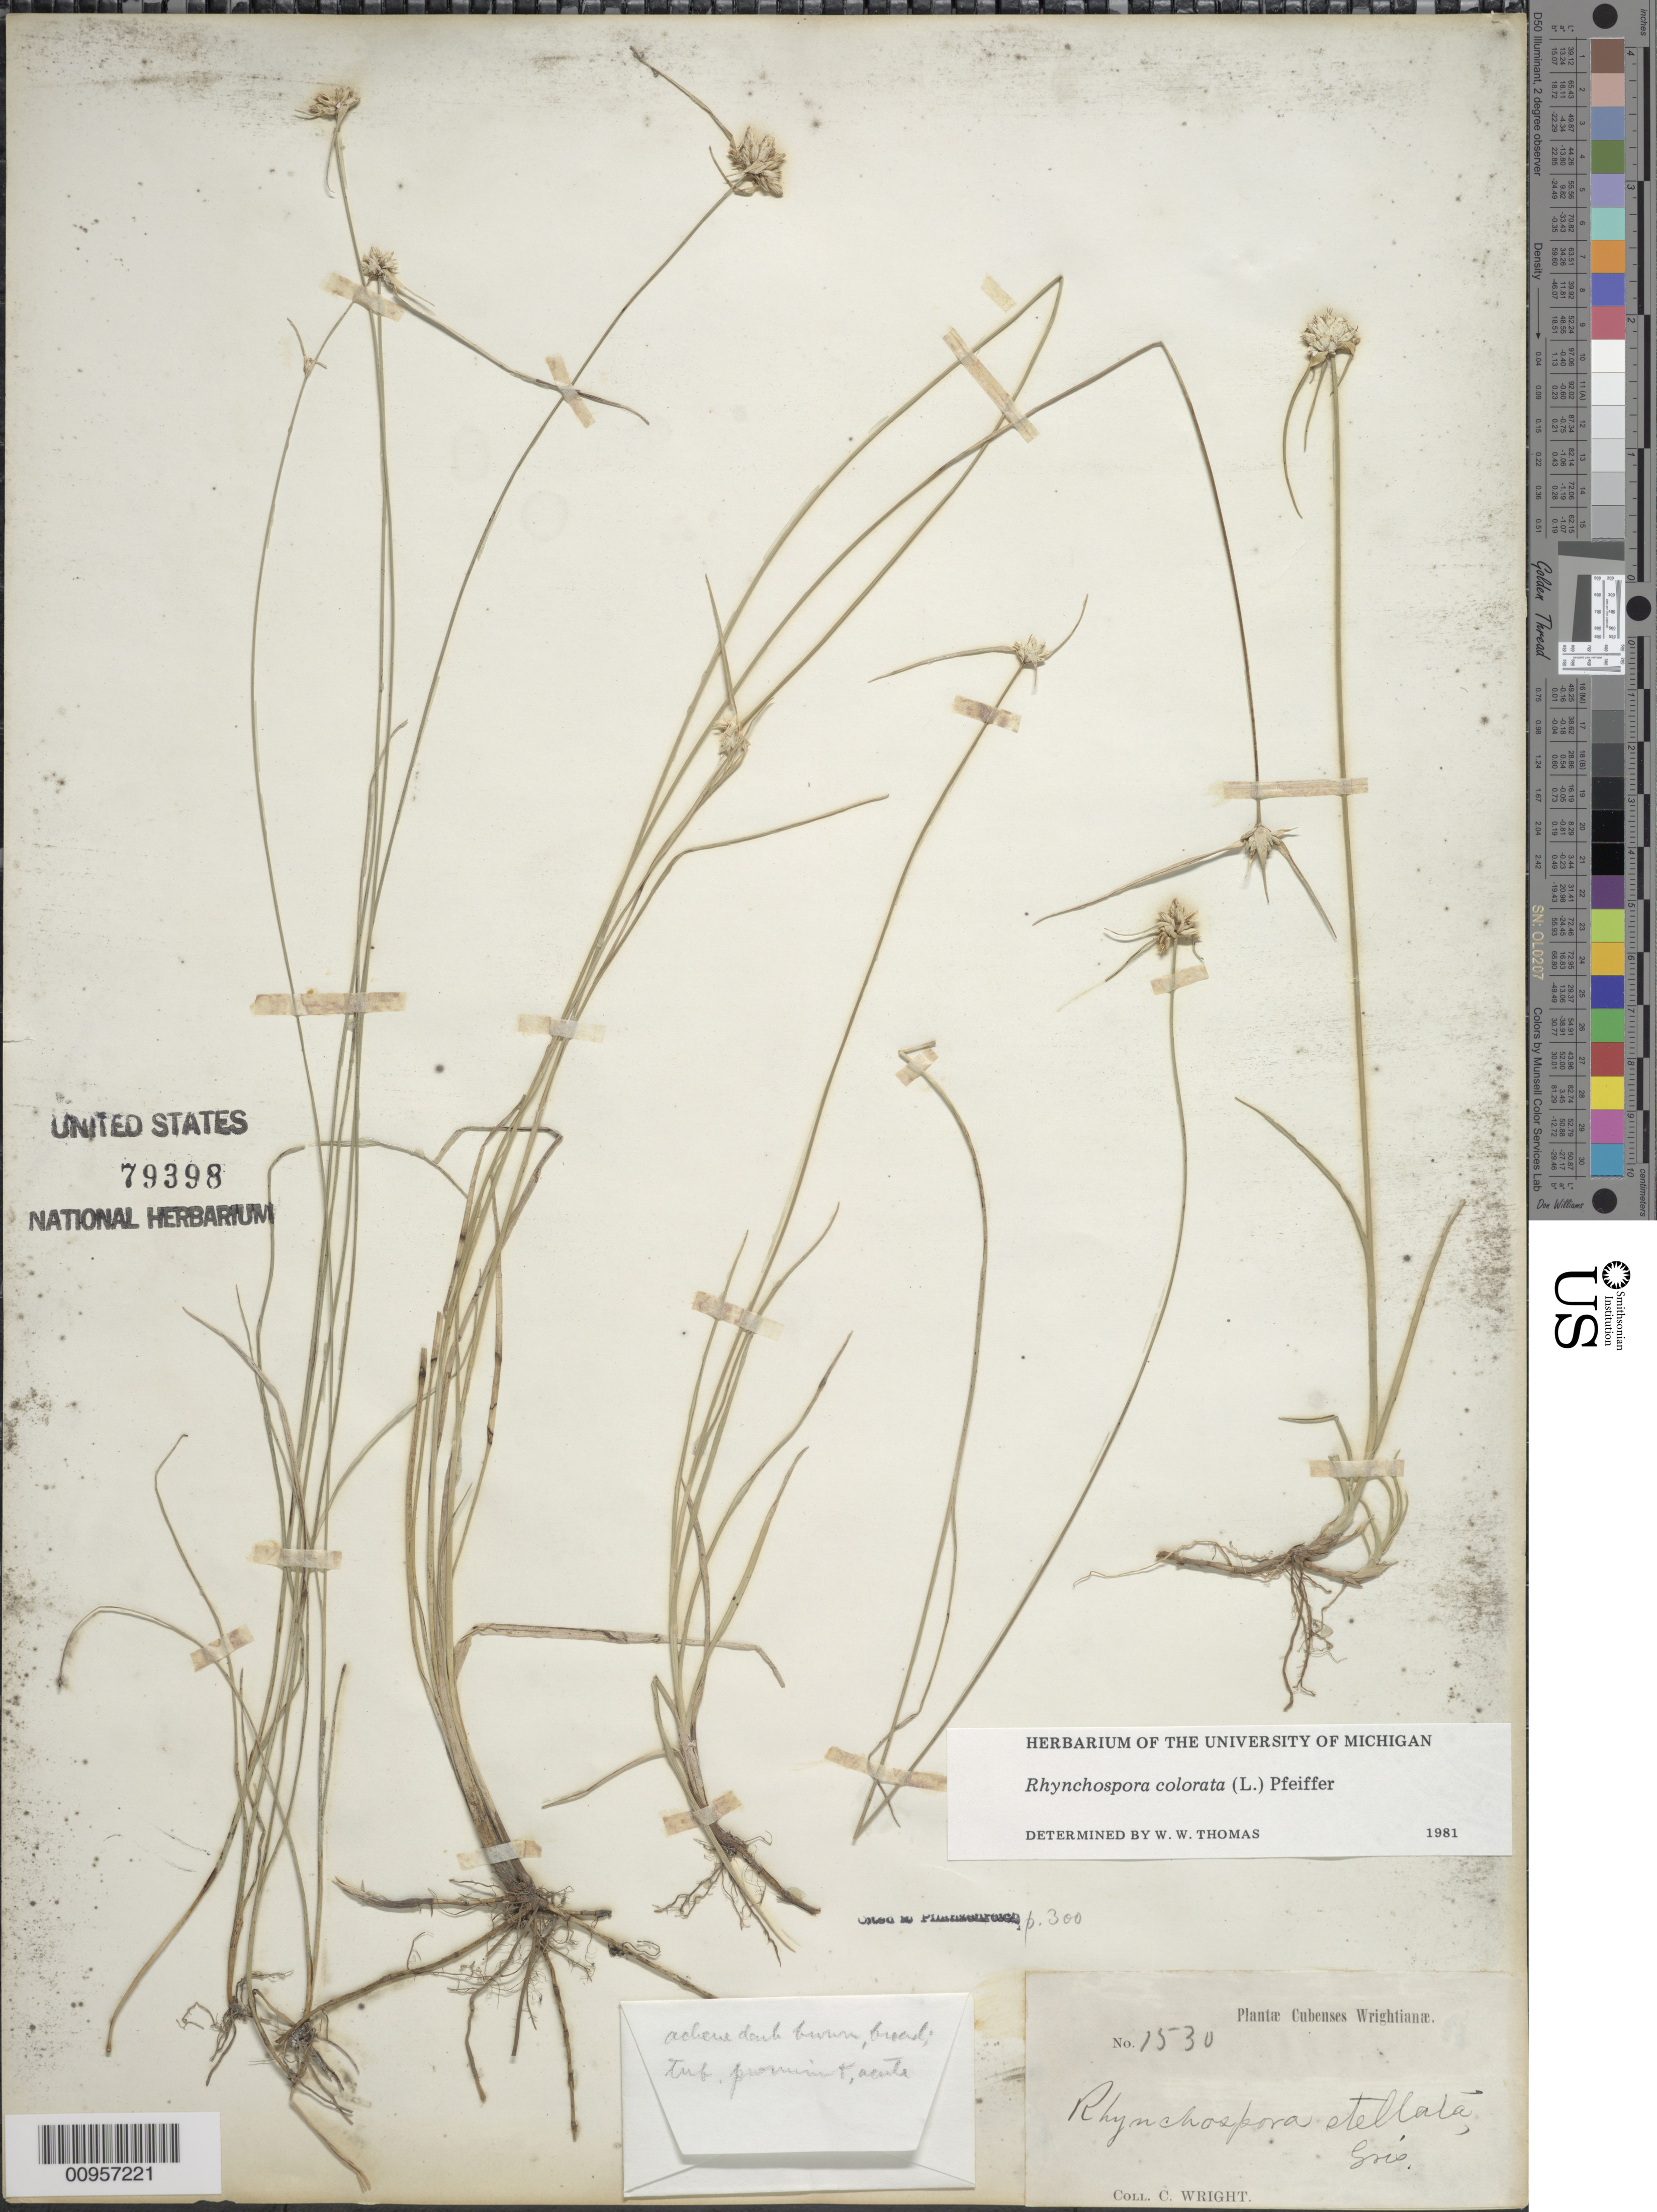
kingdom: Plantae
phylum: Tracheophyta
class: Liliopsida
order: Poales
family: Cyperaceae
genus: Rhynchospora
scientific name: Rhynchospora colorata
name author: (L.) H. Pfeiff.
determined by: Thomas, W. W.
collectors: C. Wright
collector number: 1530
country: Cuba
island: Cuba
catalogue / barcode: US 79398